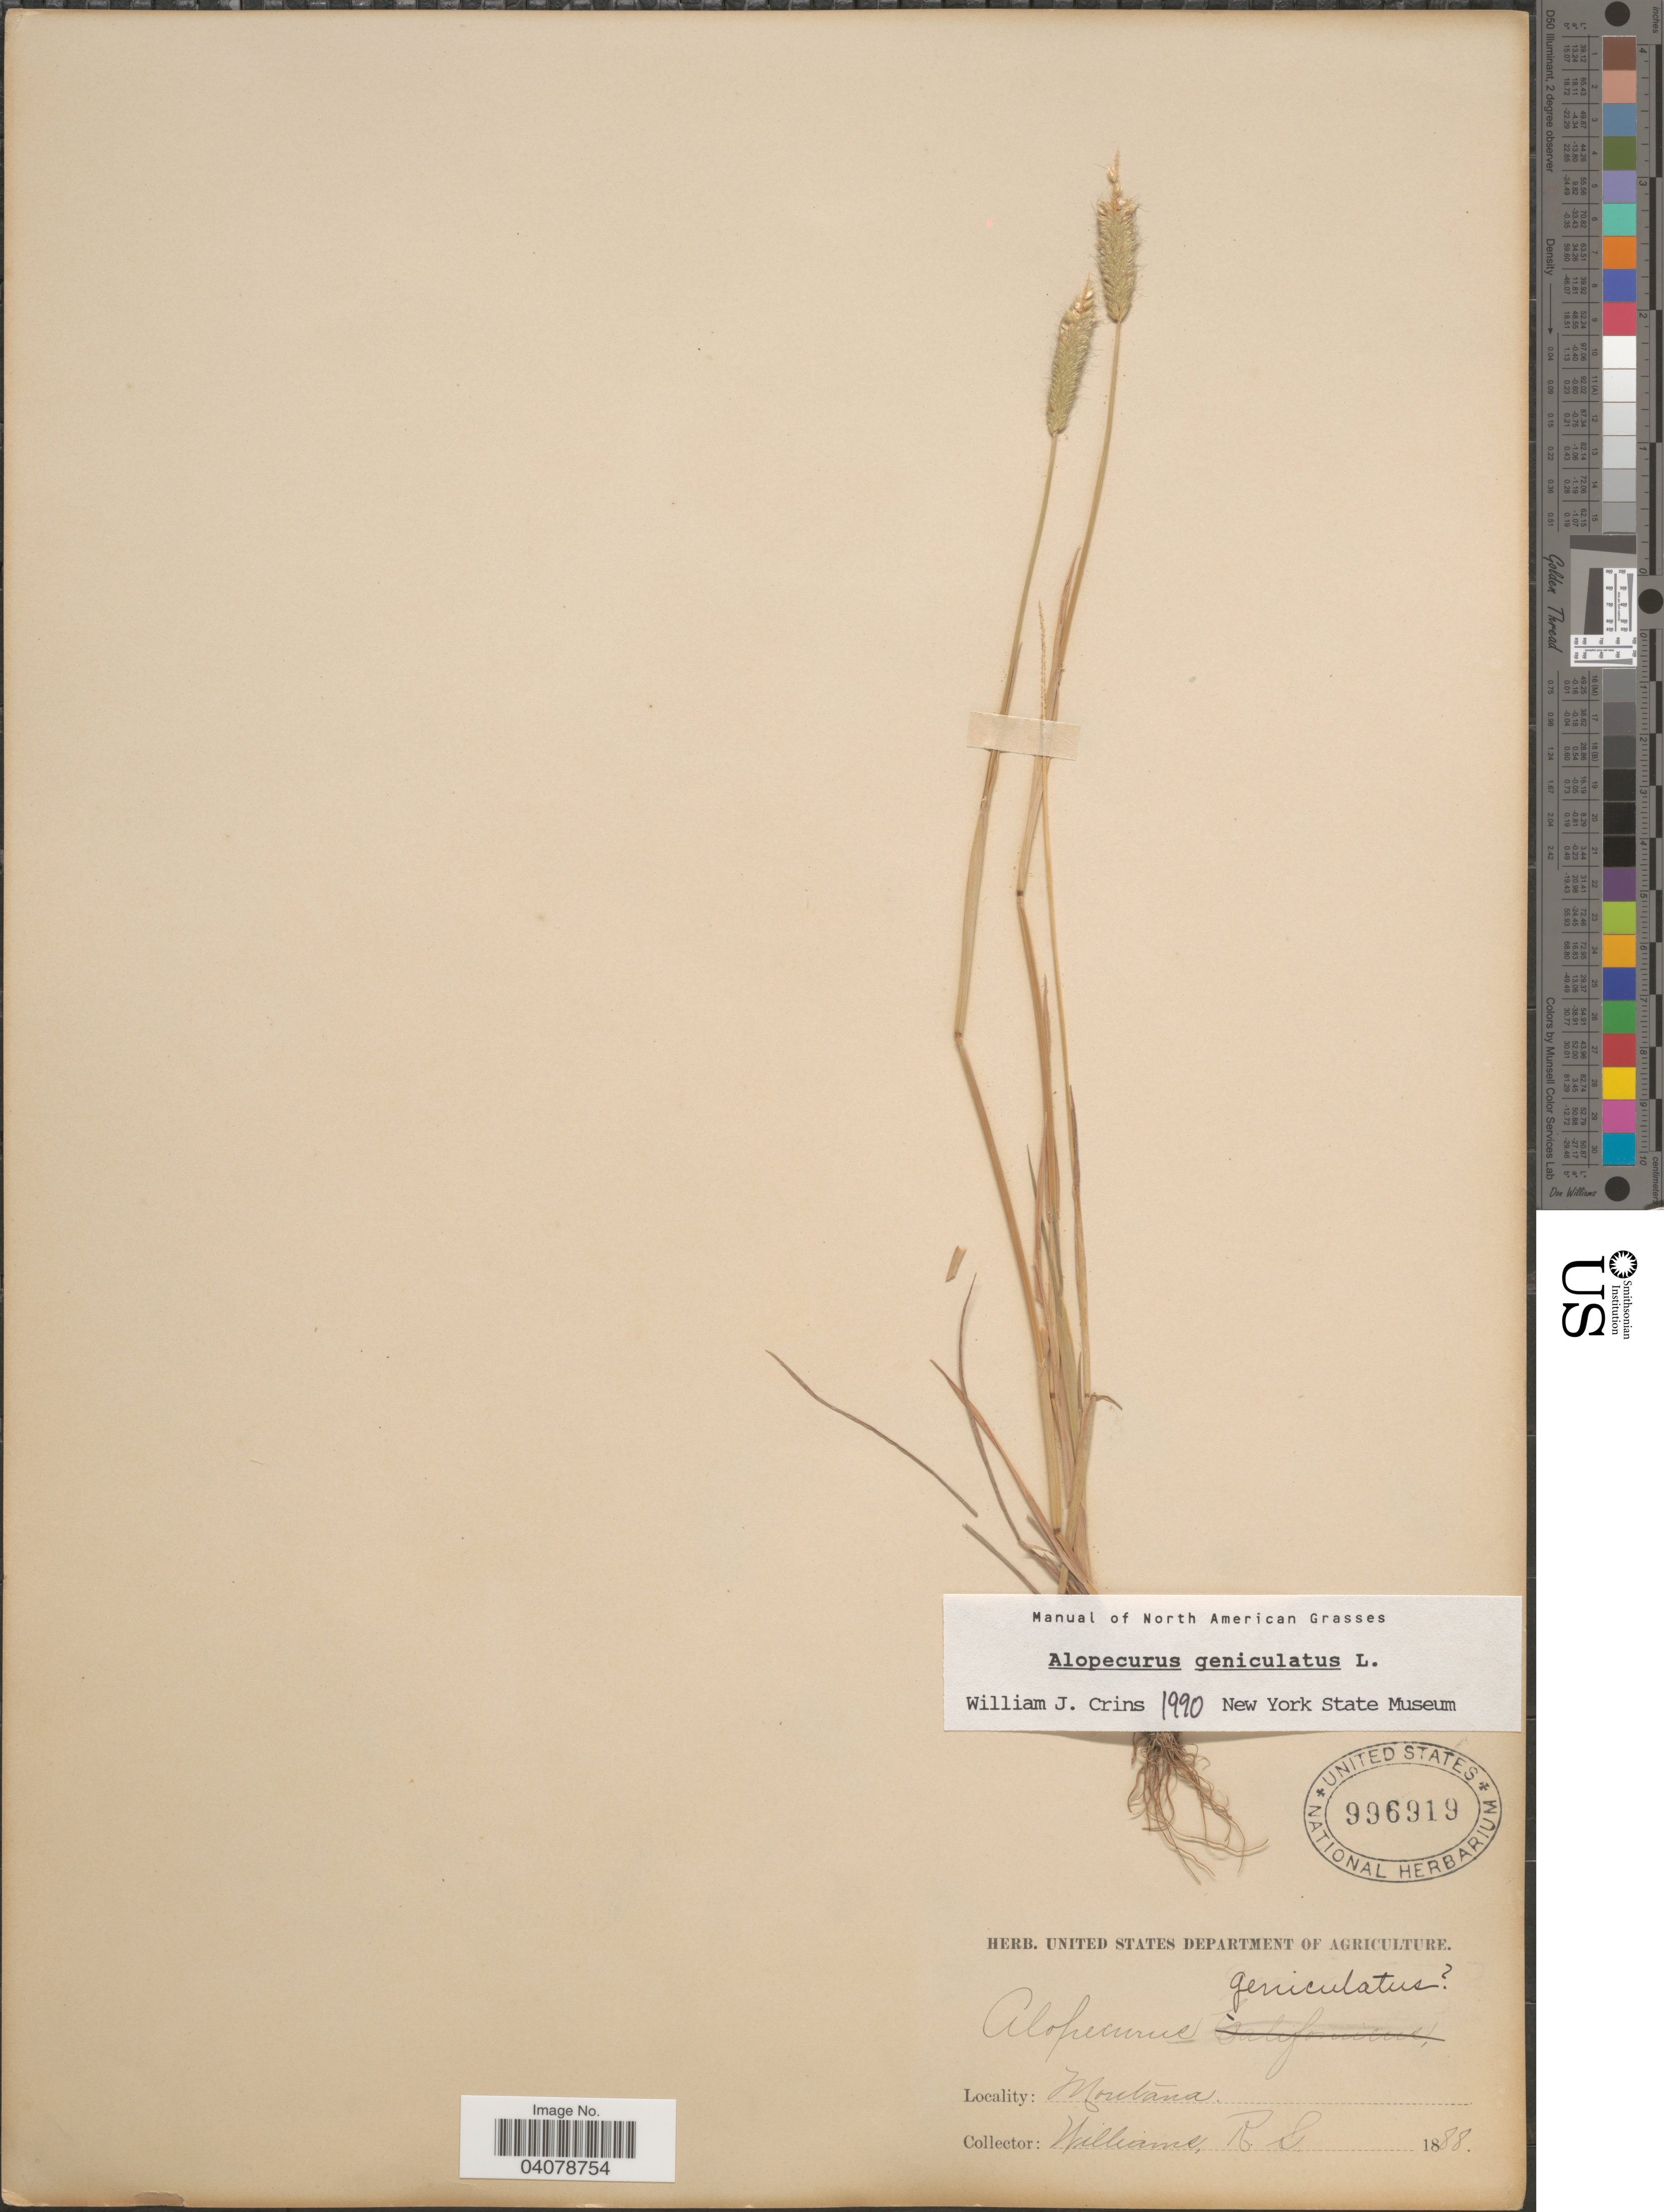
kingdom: Plantae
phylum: Tracheophyta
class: Liliopsida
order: Poales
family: Poaceae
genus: Alopecurus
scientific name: Alopecurus geniculatus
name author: L.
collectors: R. G. Williams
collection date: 1888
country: United States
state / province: Montana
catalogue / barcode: US 996919